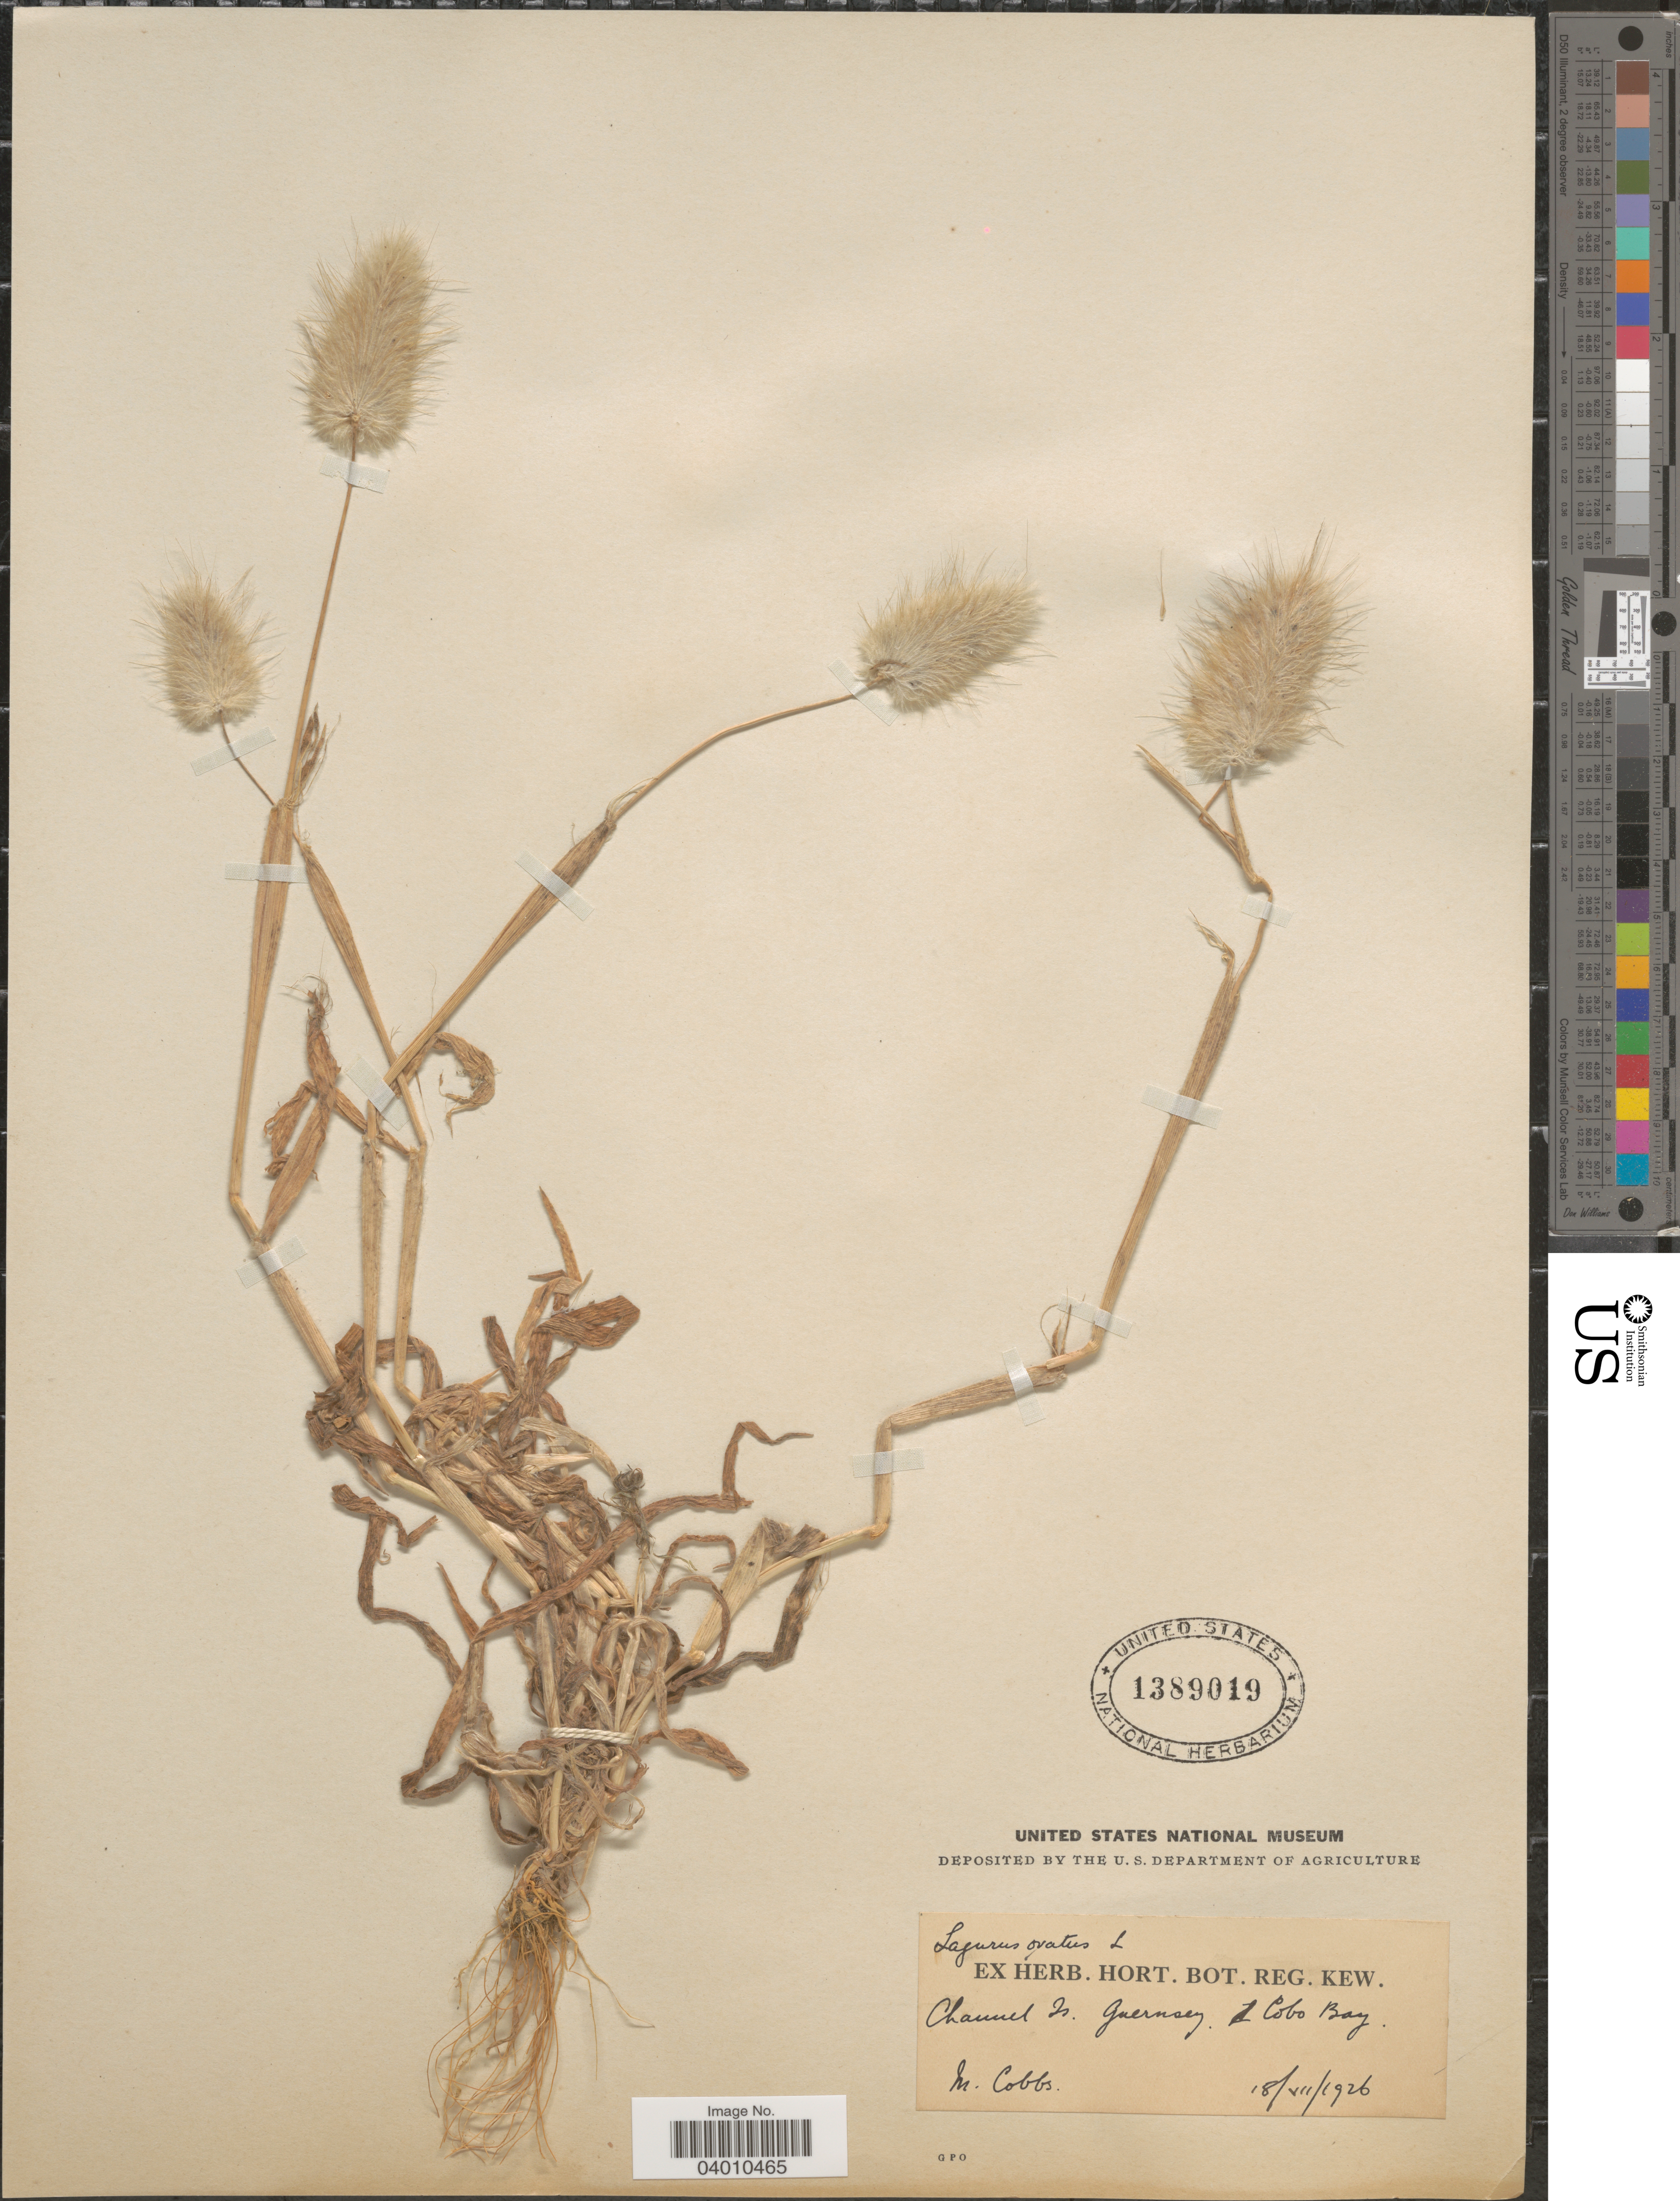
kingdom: Plantae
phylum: Tracheophyta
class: Liliopsida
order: Poales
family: Poaceae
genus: Lagurus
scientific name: Lagurus ovatus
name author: L.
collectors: M. Cobbs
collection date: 1926-07-18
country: United Kingdom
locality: Channel Is. Guernsey. Cobo Bay.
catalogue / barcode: US 1389019